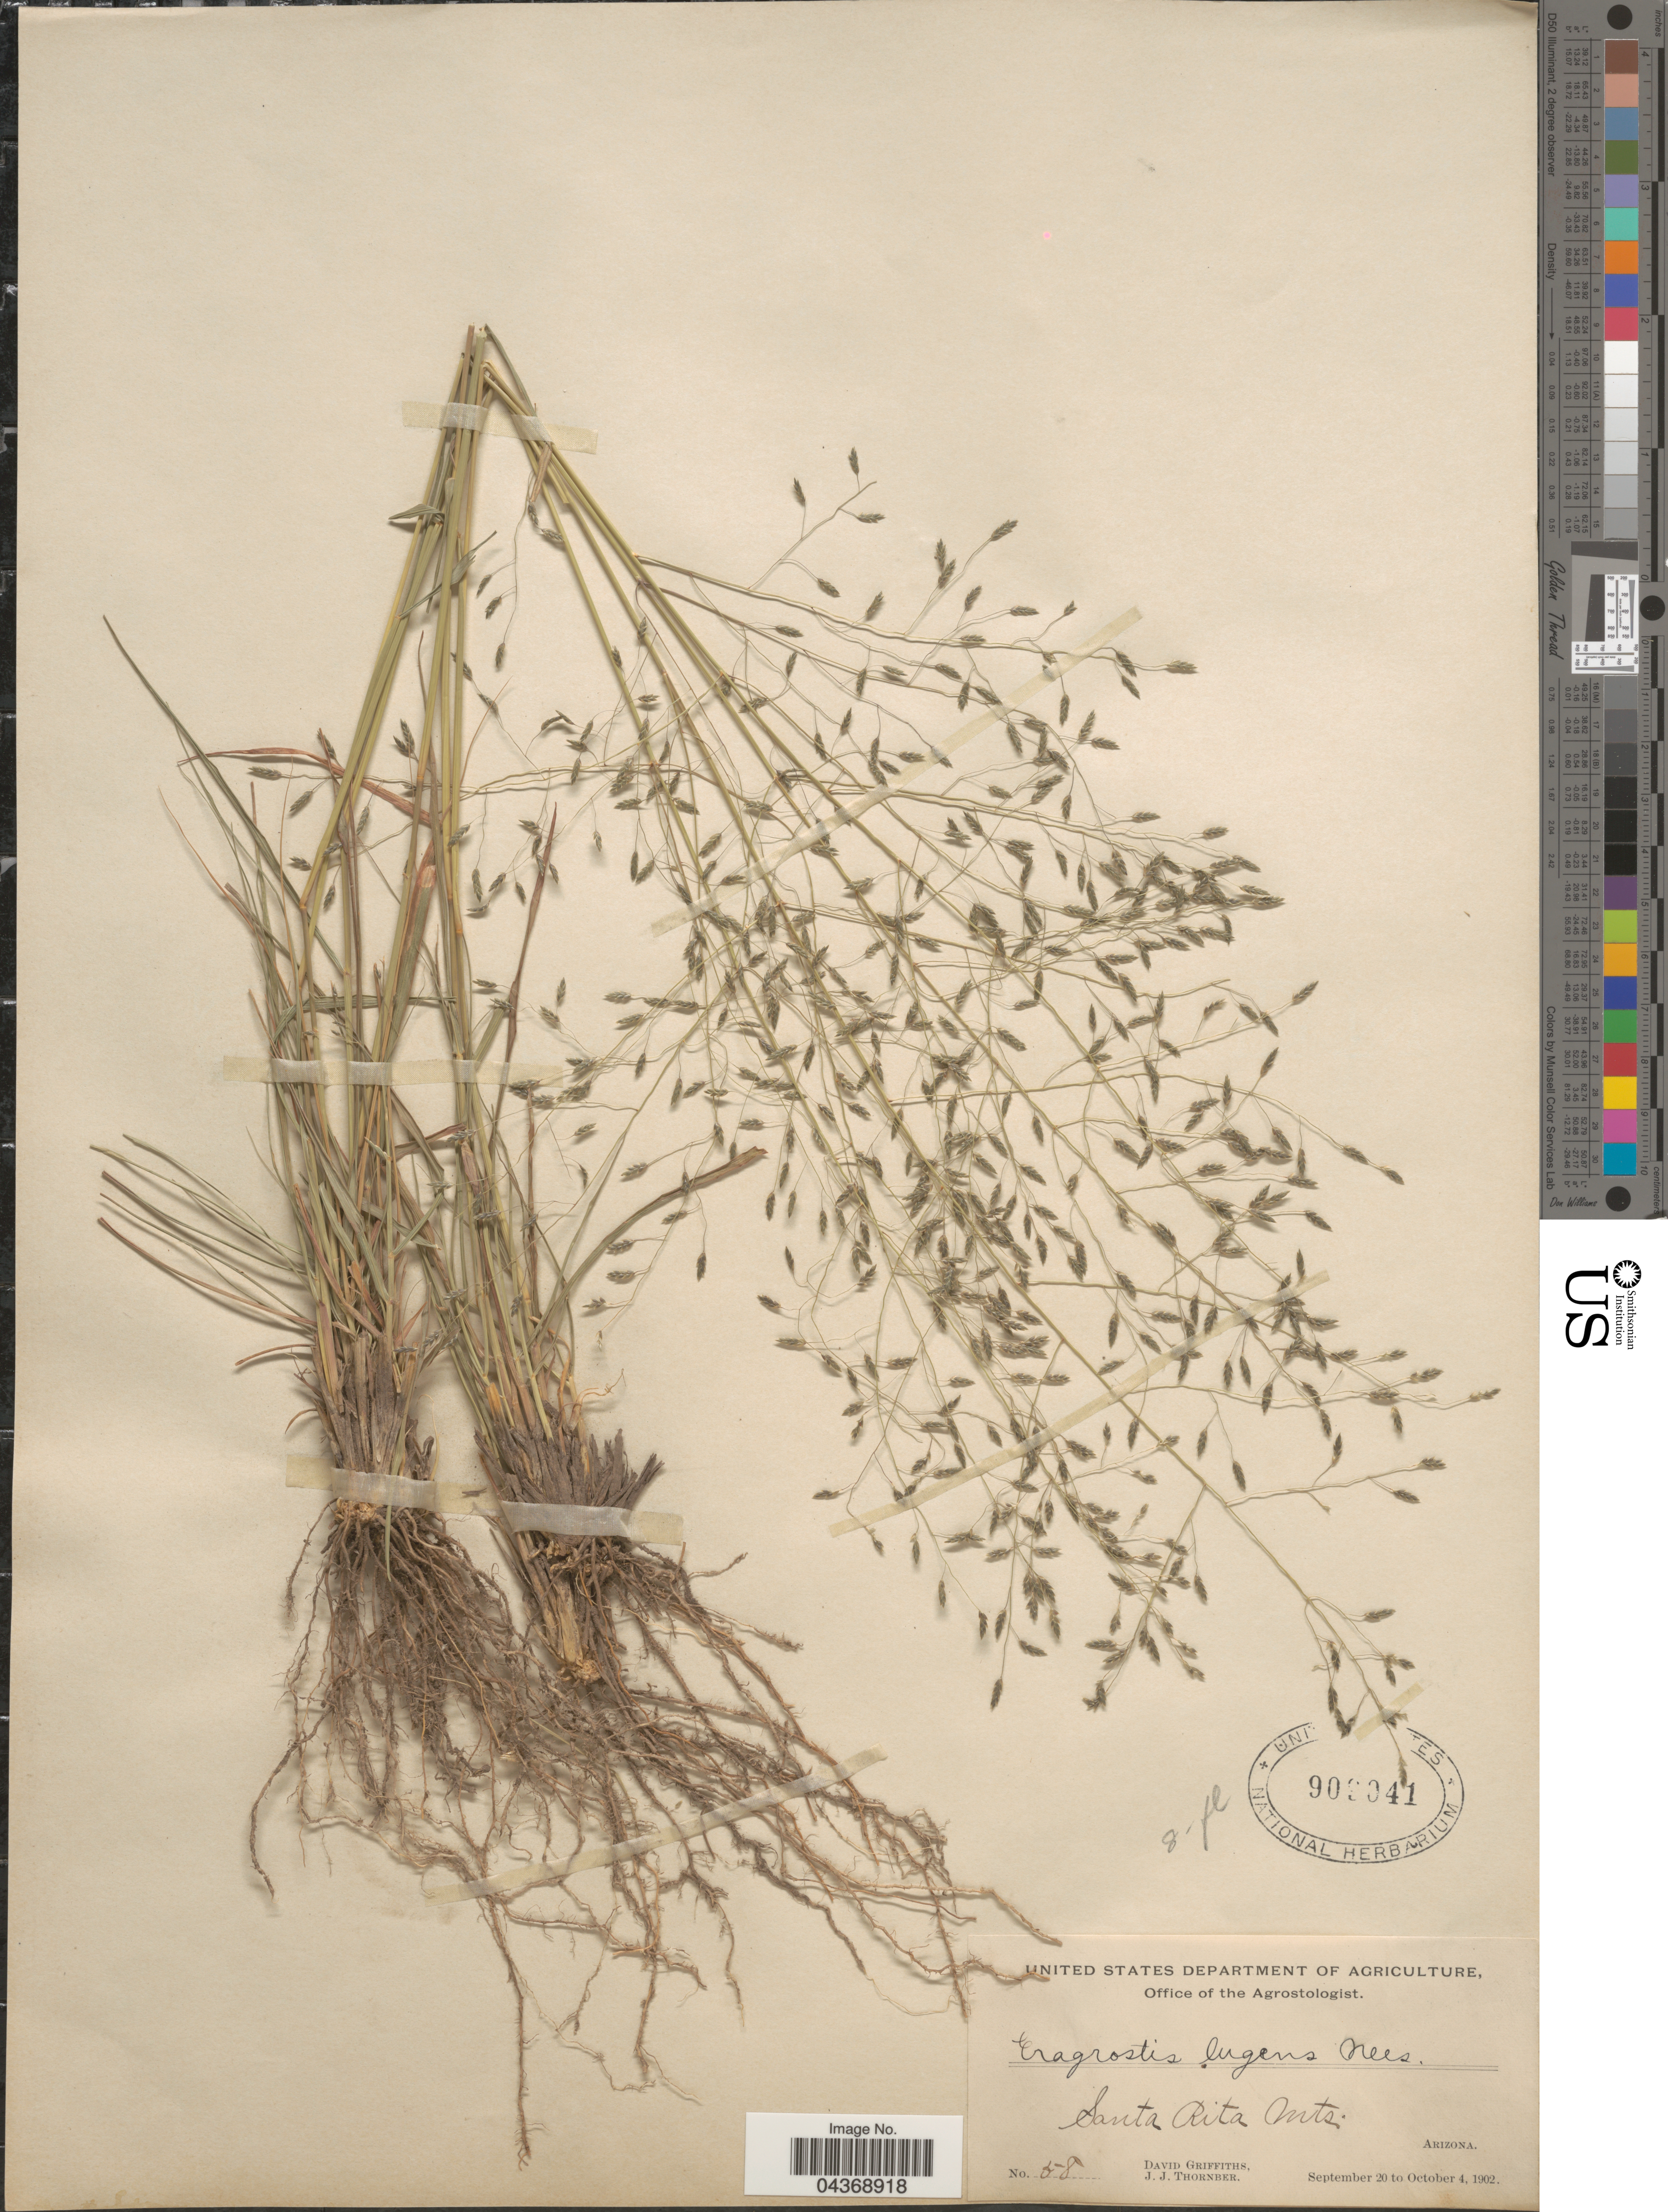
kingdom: Plantae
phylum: Tracheophyta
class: Liliopsida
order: Poales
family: Poaceae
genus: Eragrostis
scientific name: Eragrostis intermedia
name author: Hitchc.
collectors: D. Griffiths & J. Thornber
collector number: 58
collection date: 1902-09-20/1902-10-04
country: United States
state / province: Arizona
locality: Santa Rita Mts.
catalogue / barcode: US 909041